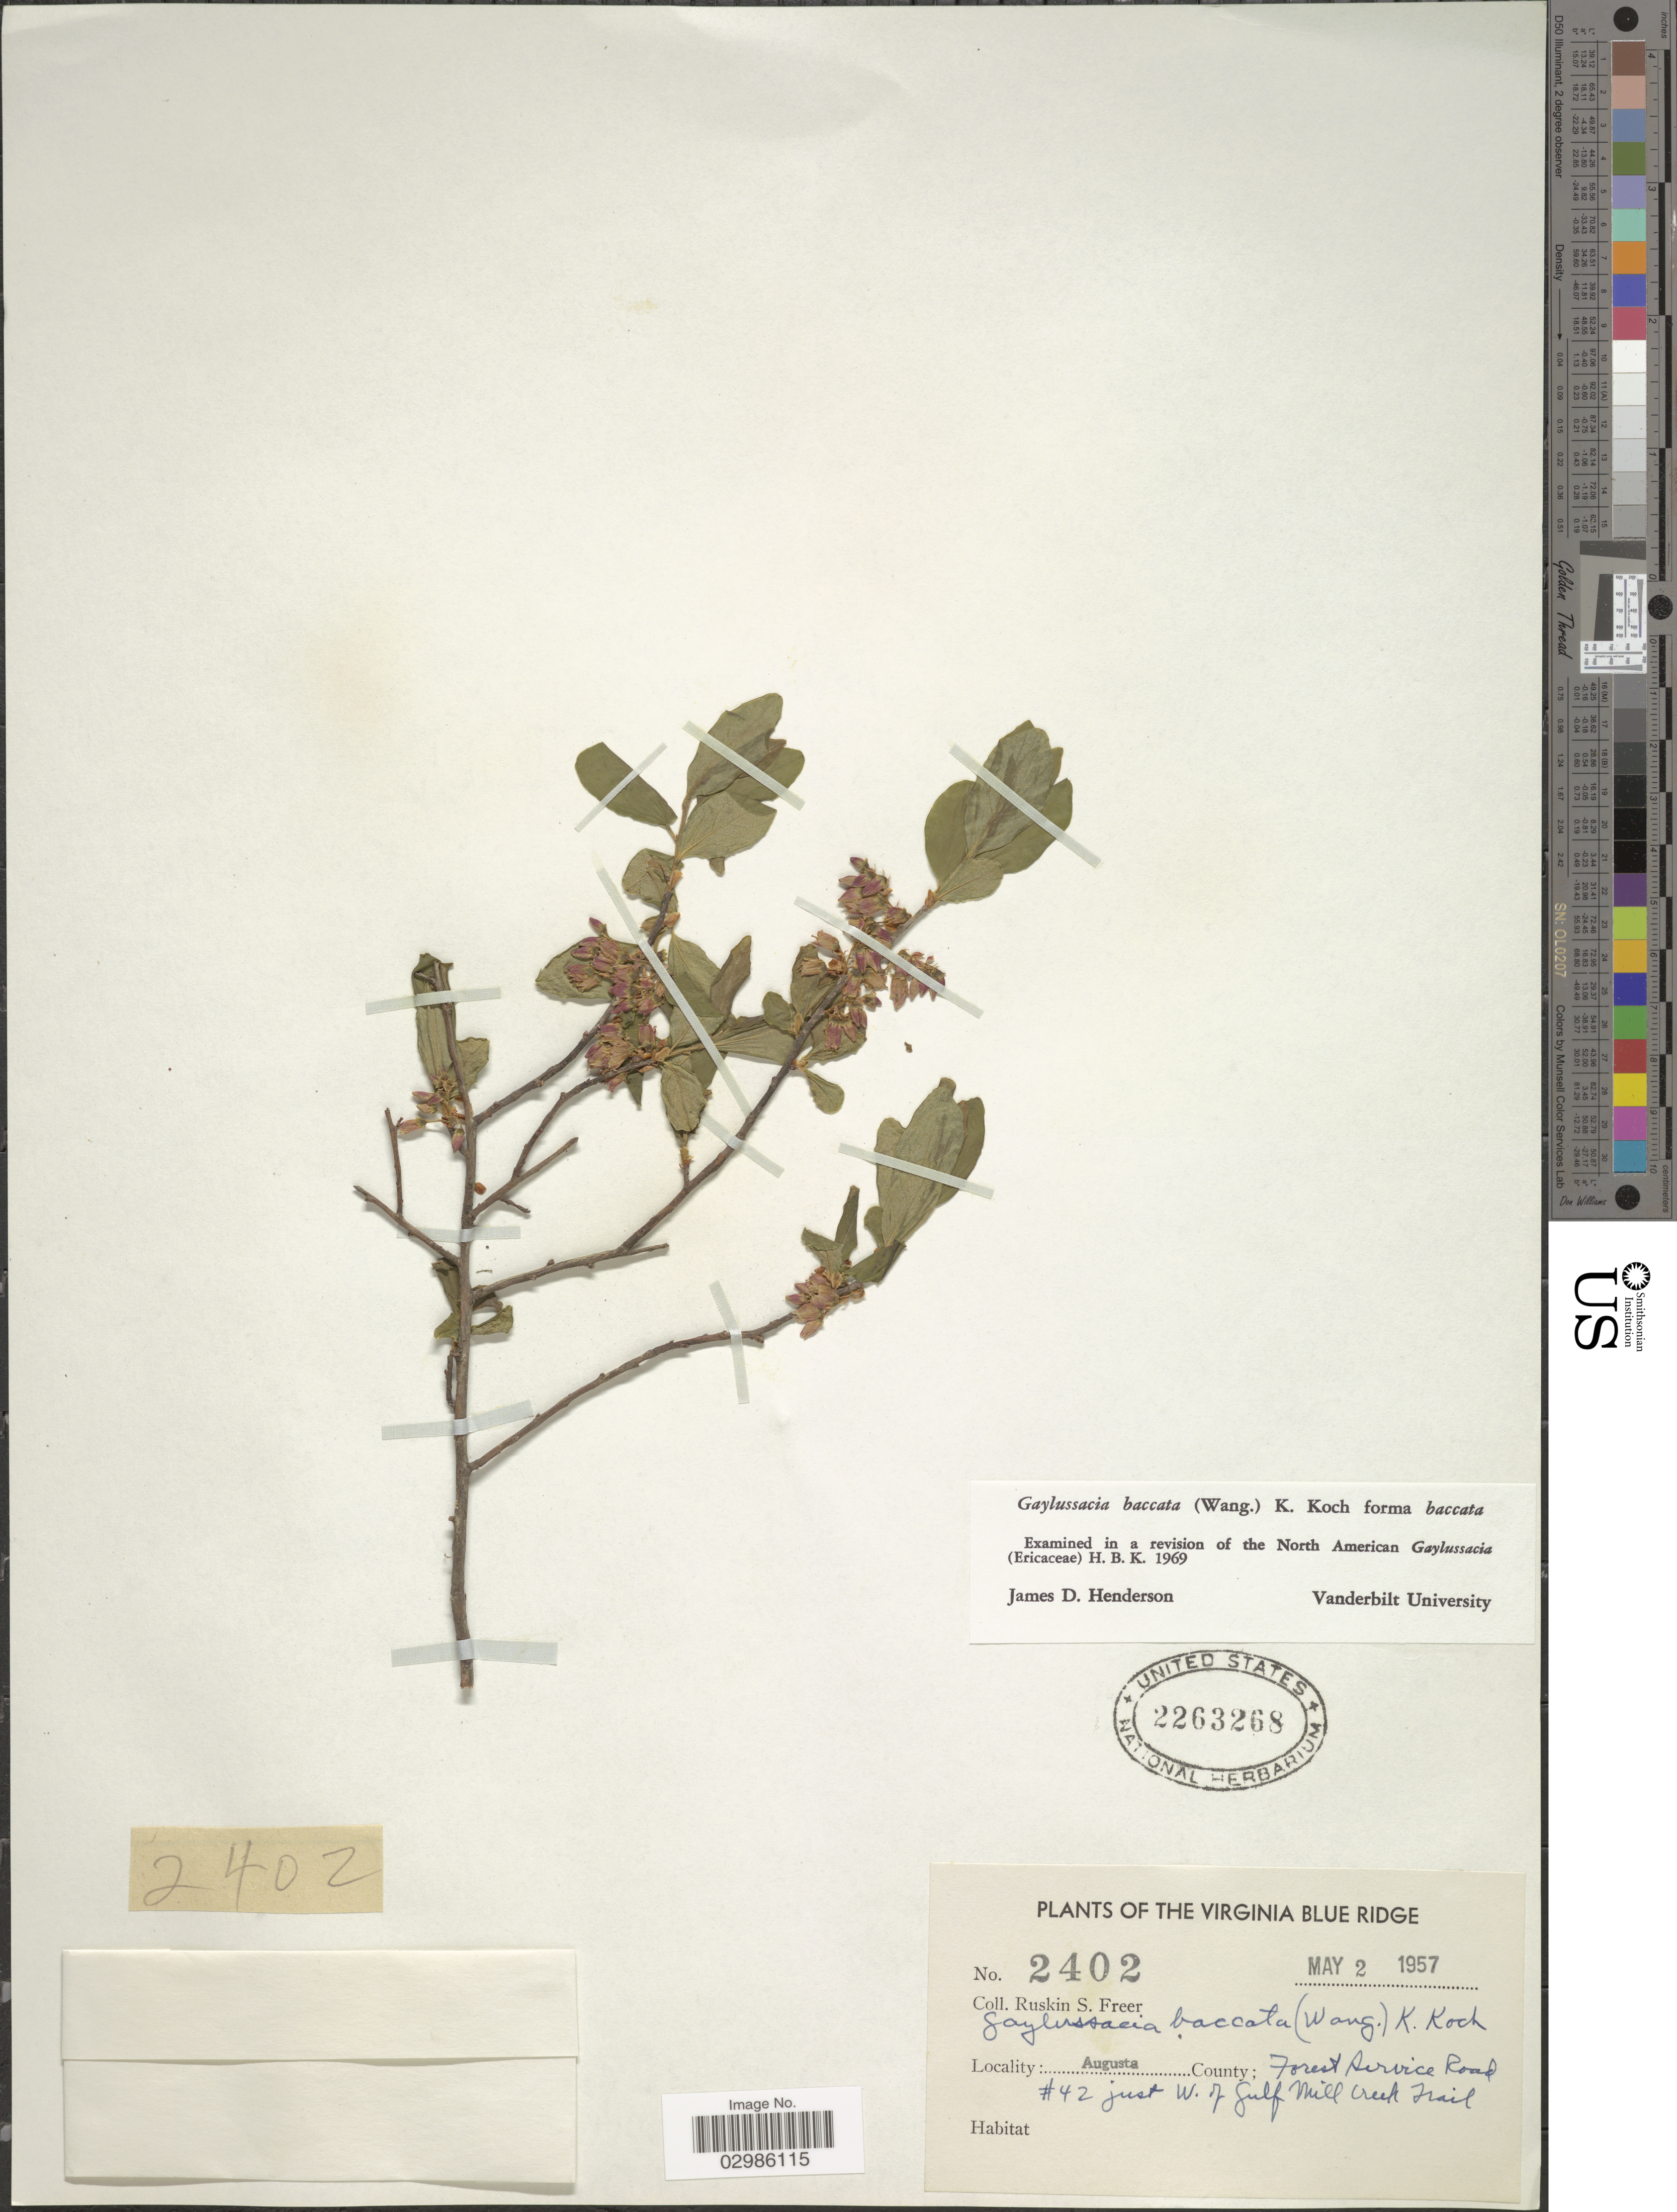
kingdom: Plantae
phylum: Tracheophyta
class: Magnoliopsida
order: Ericales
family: Ericaceae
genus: Gaylussacia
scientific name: Gaylussacia baccata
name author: (Wangenh.) K. Koch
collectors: R. Freer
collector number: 2402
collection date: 1957-05-02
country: United States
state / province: Virginia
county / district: Augusta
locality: Virginia Blue Ridge. Augusta County; Forest service Road # 42 just W. of Gulf Mill Creek Trail.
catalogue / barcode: US 2263268